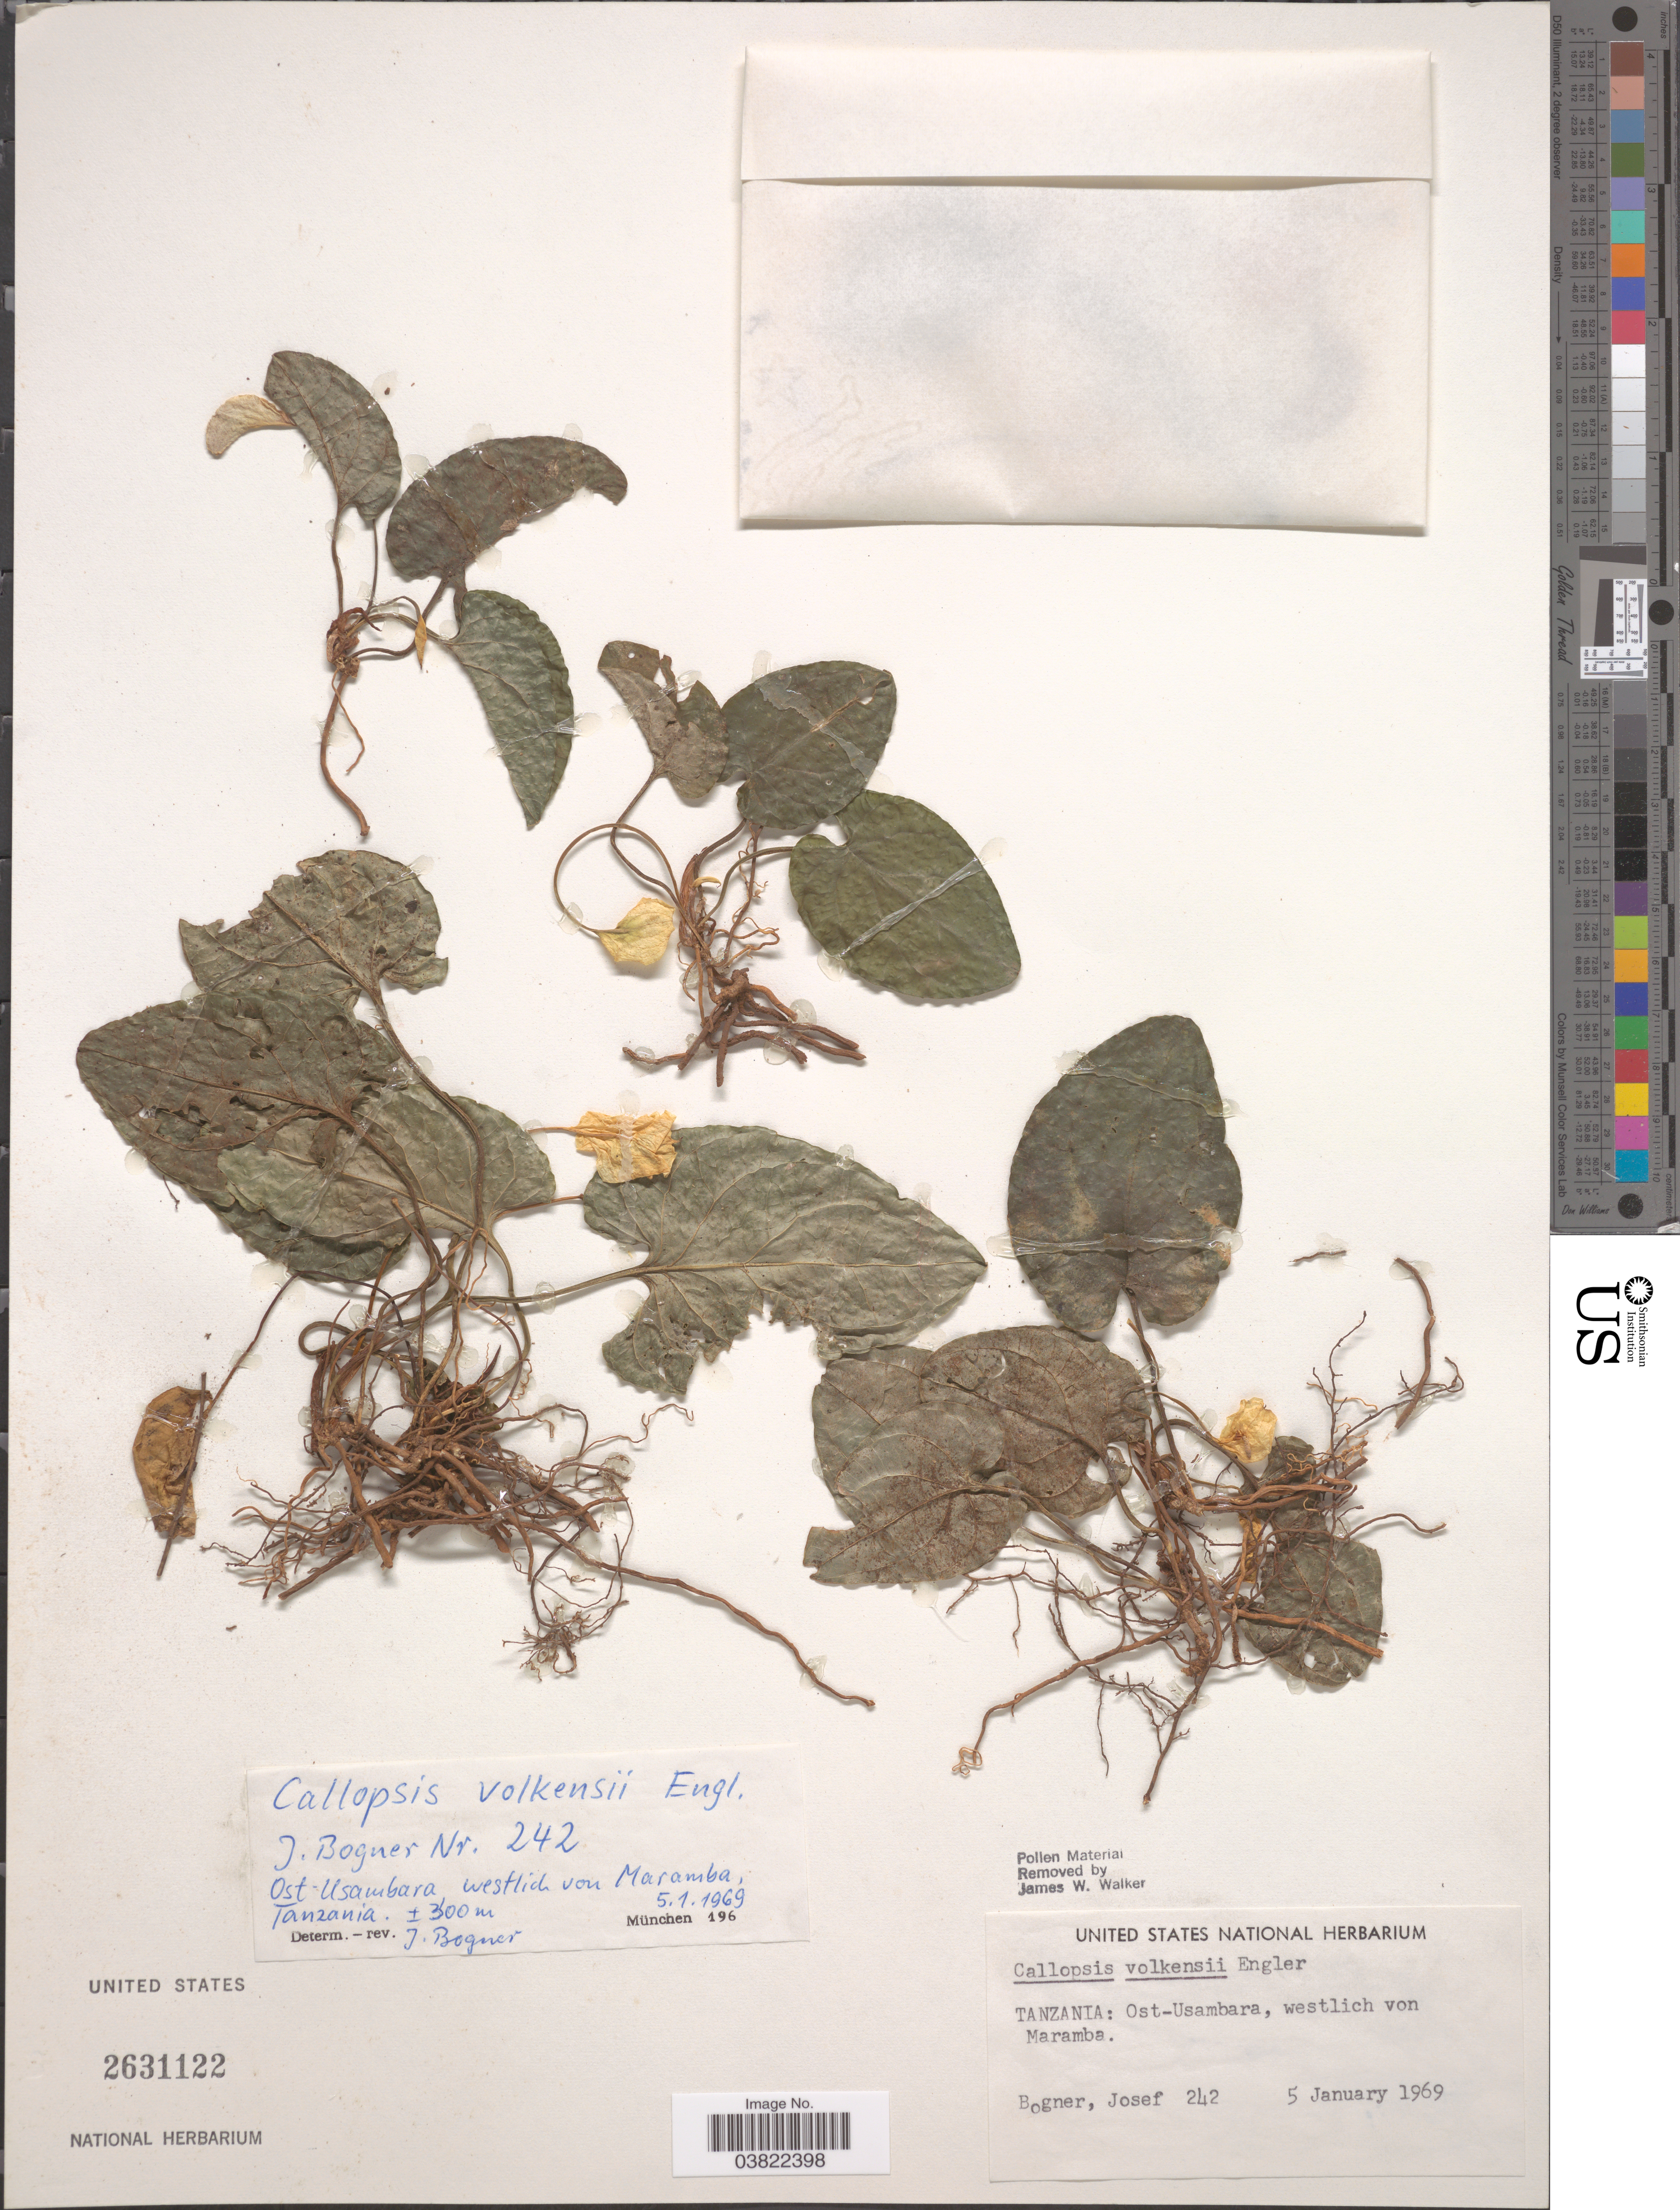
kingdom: Plantae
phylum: Tracheophyta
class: Liliopsida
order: Alismatales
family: Araceae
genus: Callopsis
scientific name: Callopsis volkensii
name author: Engl.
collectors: J. Bogner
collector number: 242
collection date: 1969-01-05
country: Tanzania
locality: Ost-Usambara, westlich von Maramba.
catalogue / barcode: US 2631122